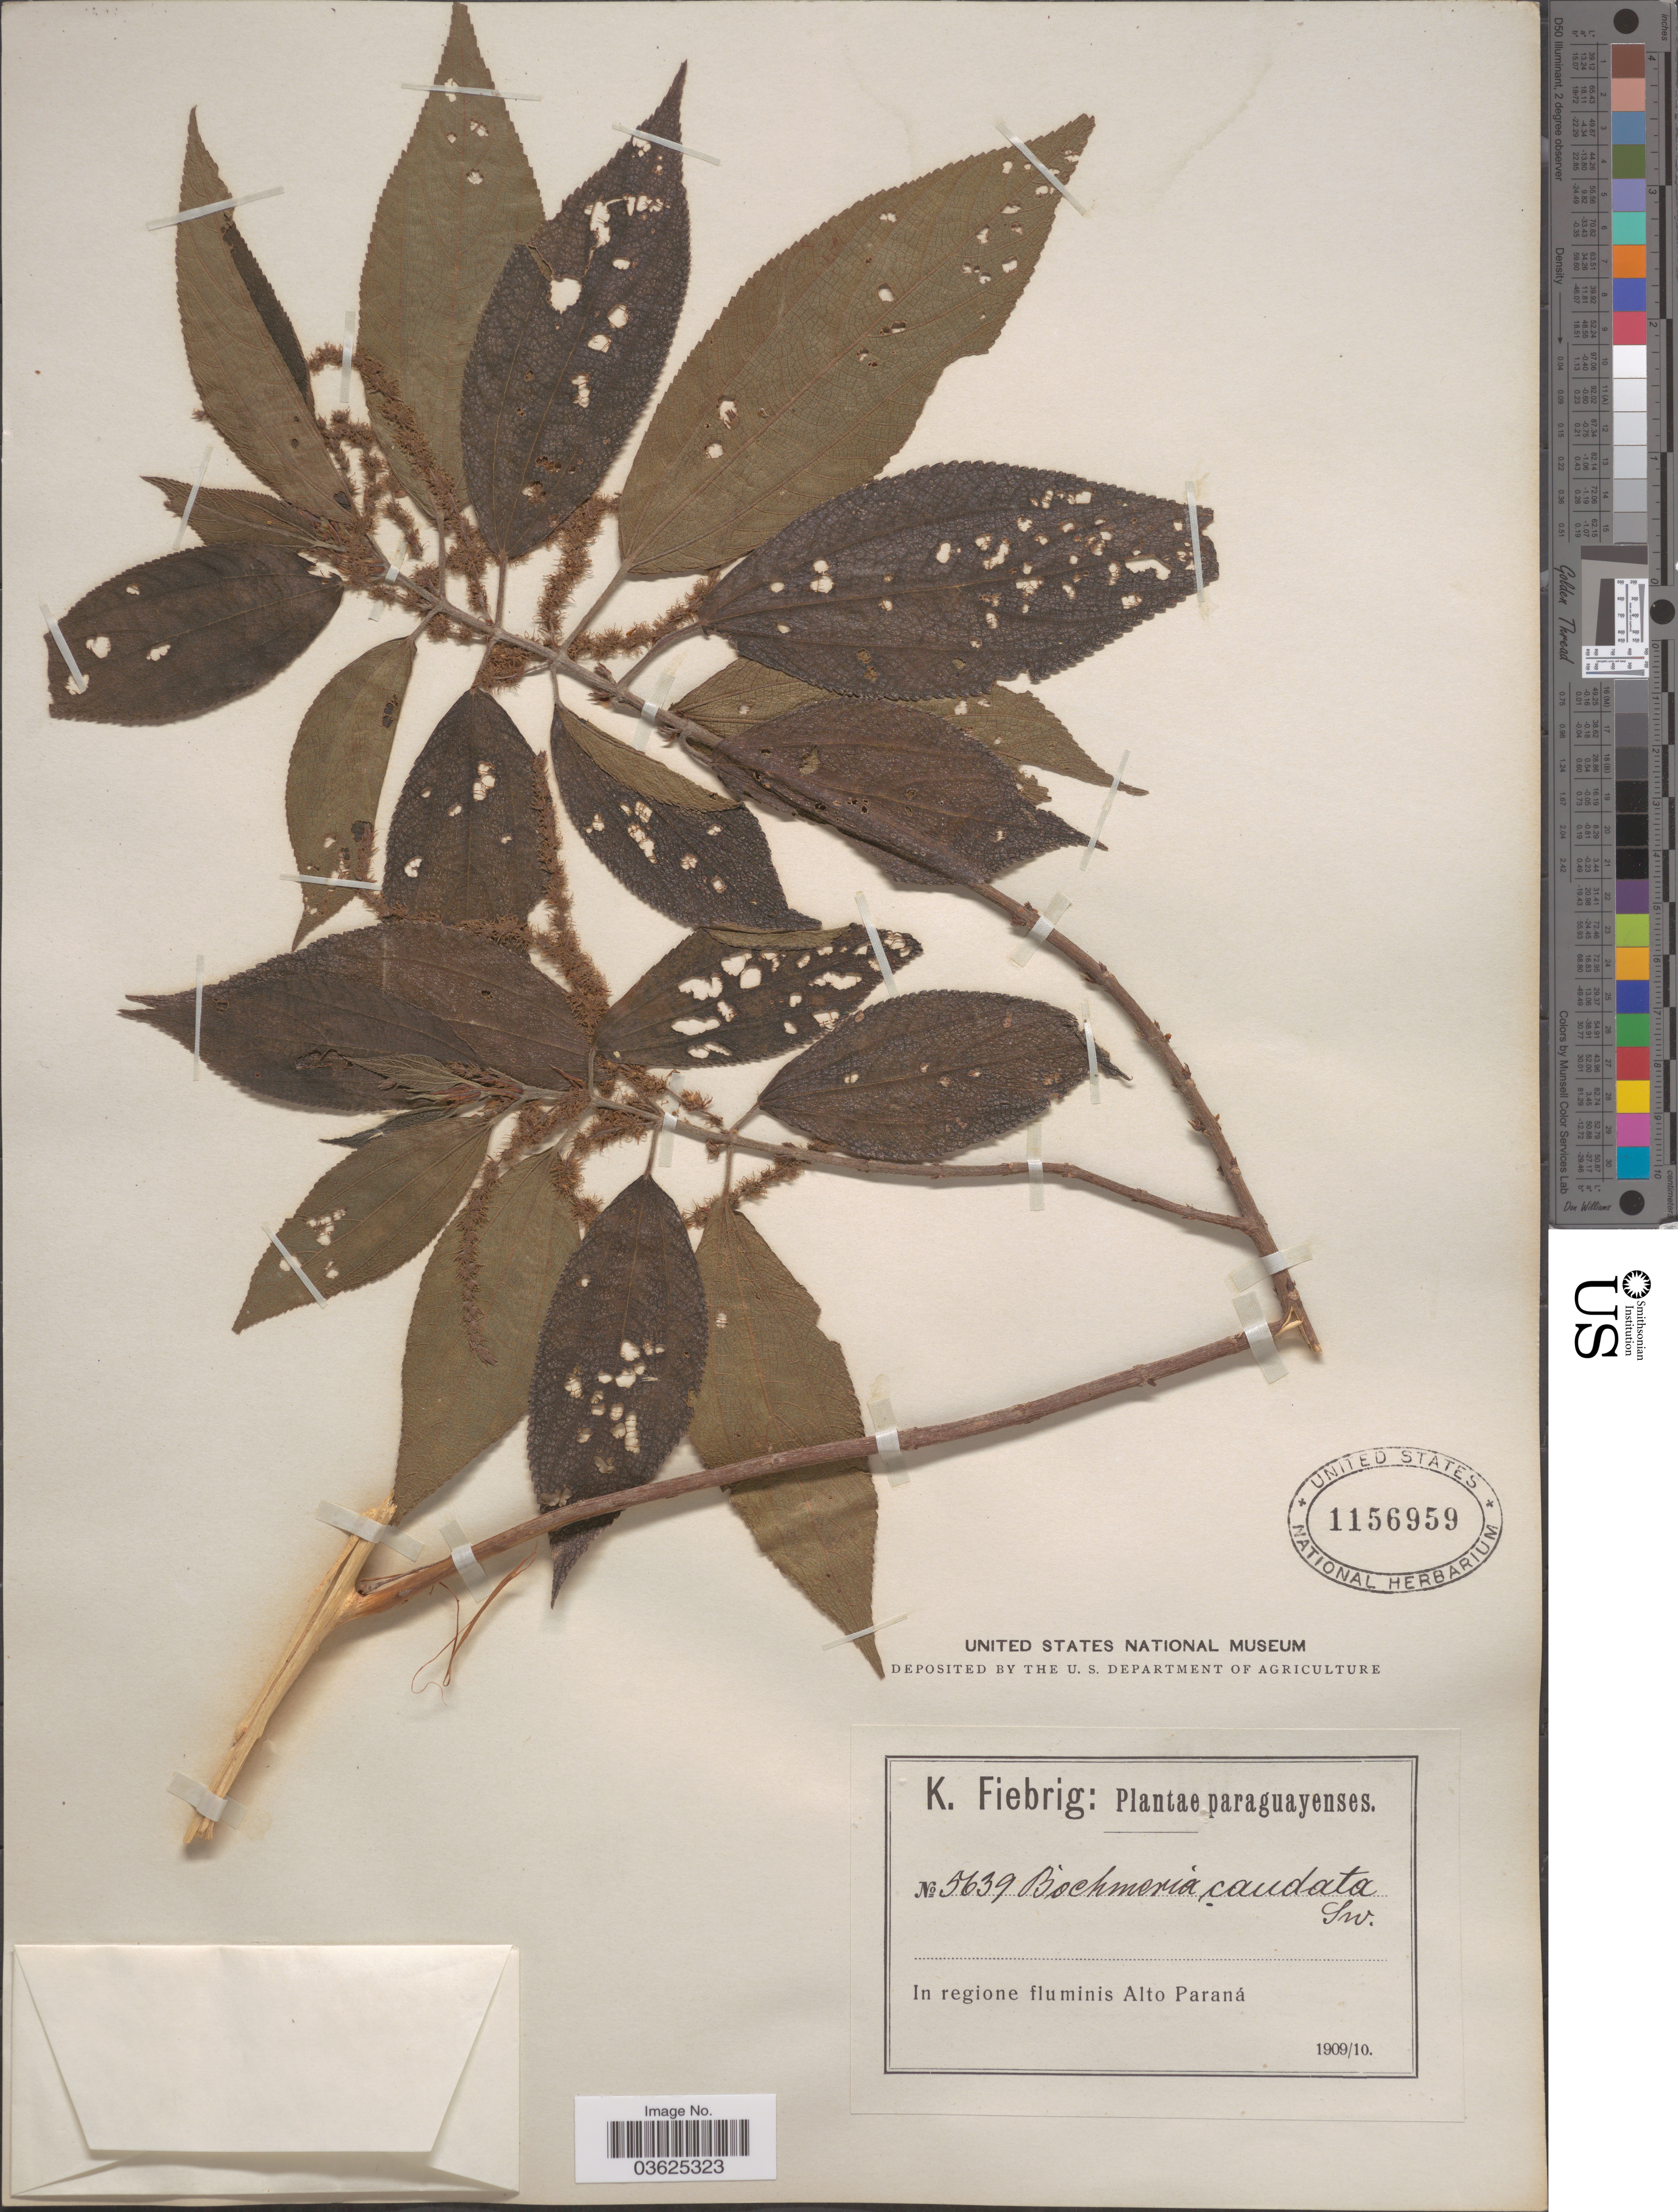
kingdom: Plantae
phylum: Tracheophyta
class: Magnoliopsida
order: Rosales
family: Urticaceae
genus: Boehmeria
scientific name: Boehmeria caudata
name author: Sw.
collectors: K. Fiebrig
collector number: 5639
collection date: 1909/1910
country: Paraguay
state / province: Alto Parana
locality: In regione fluminis Alto Paraná.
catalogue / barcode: US 1156959